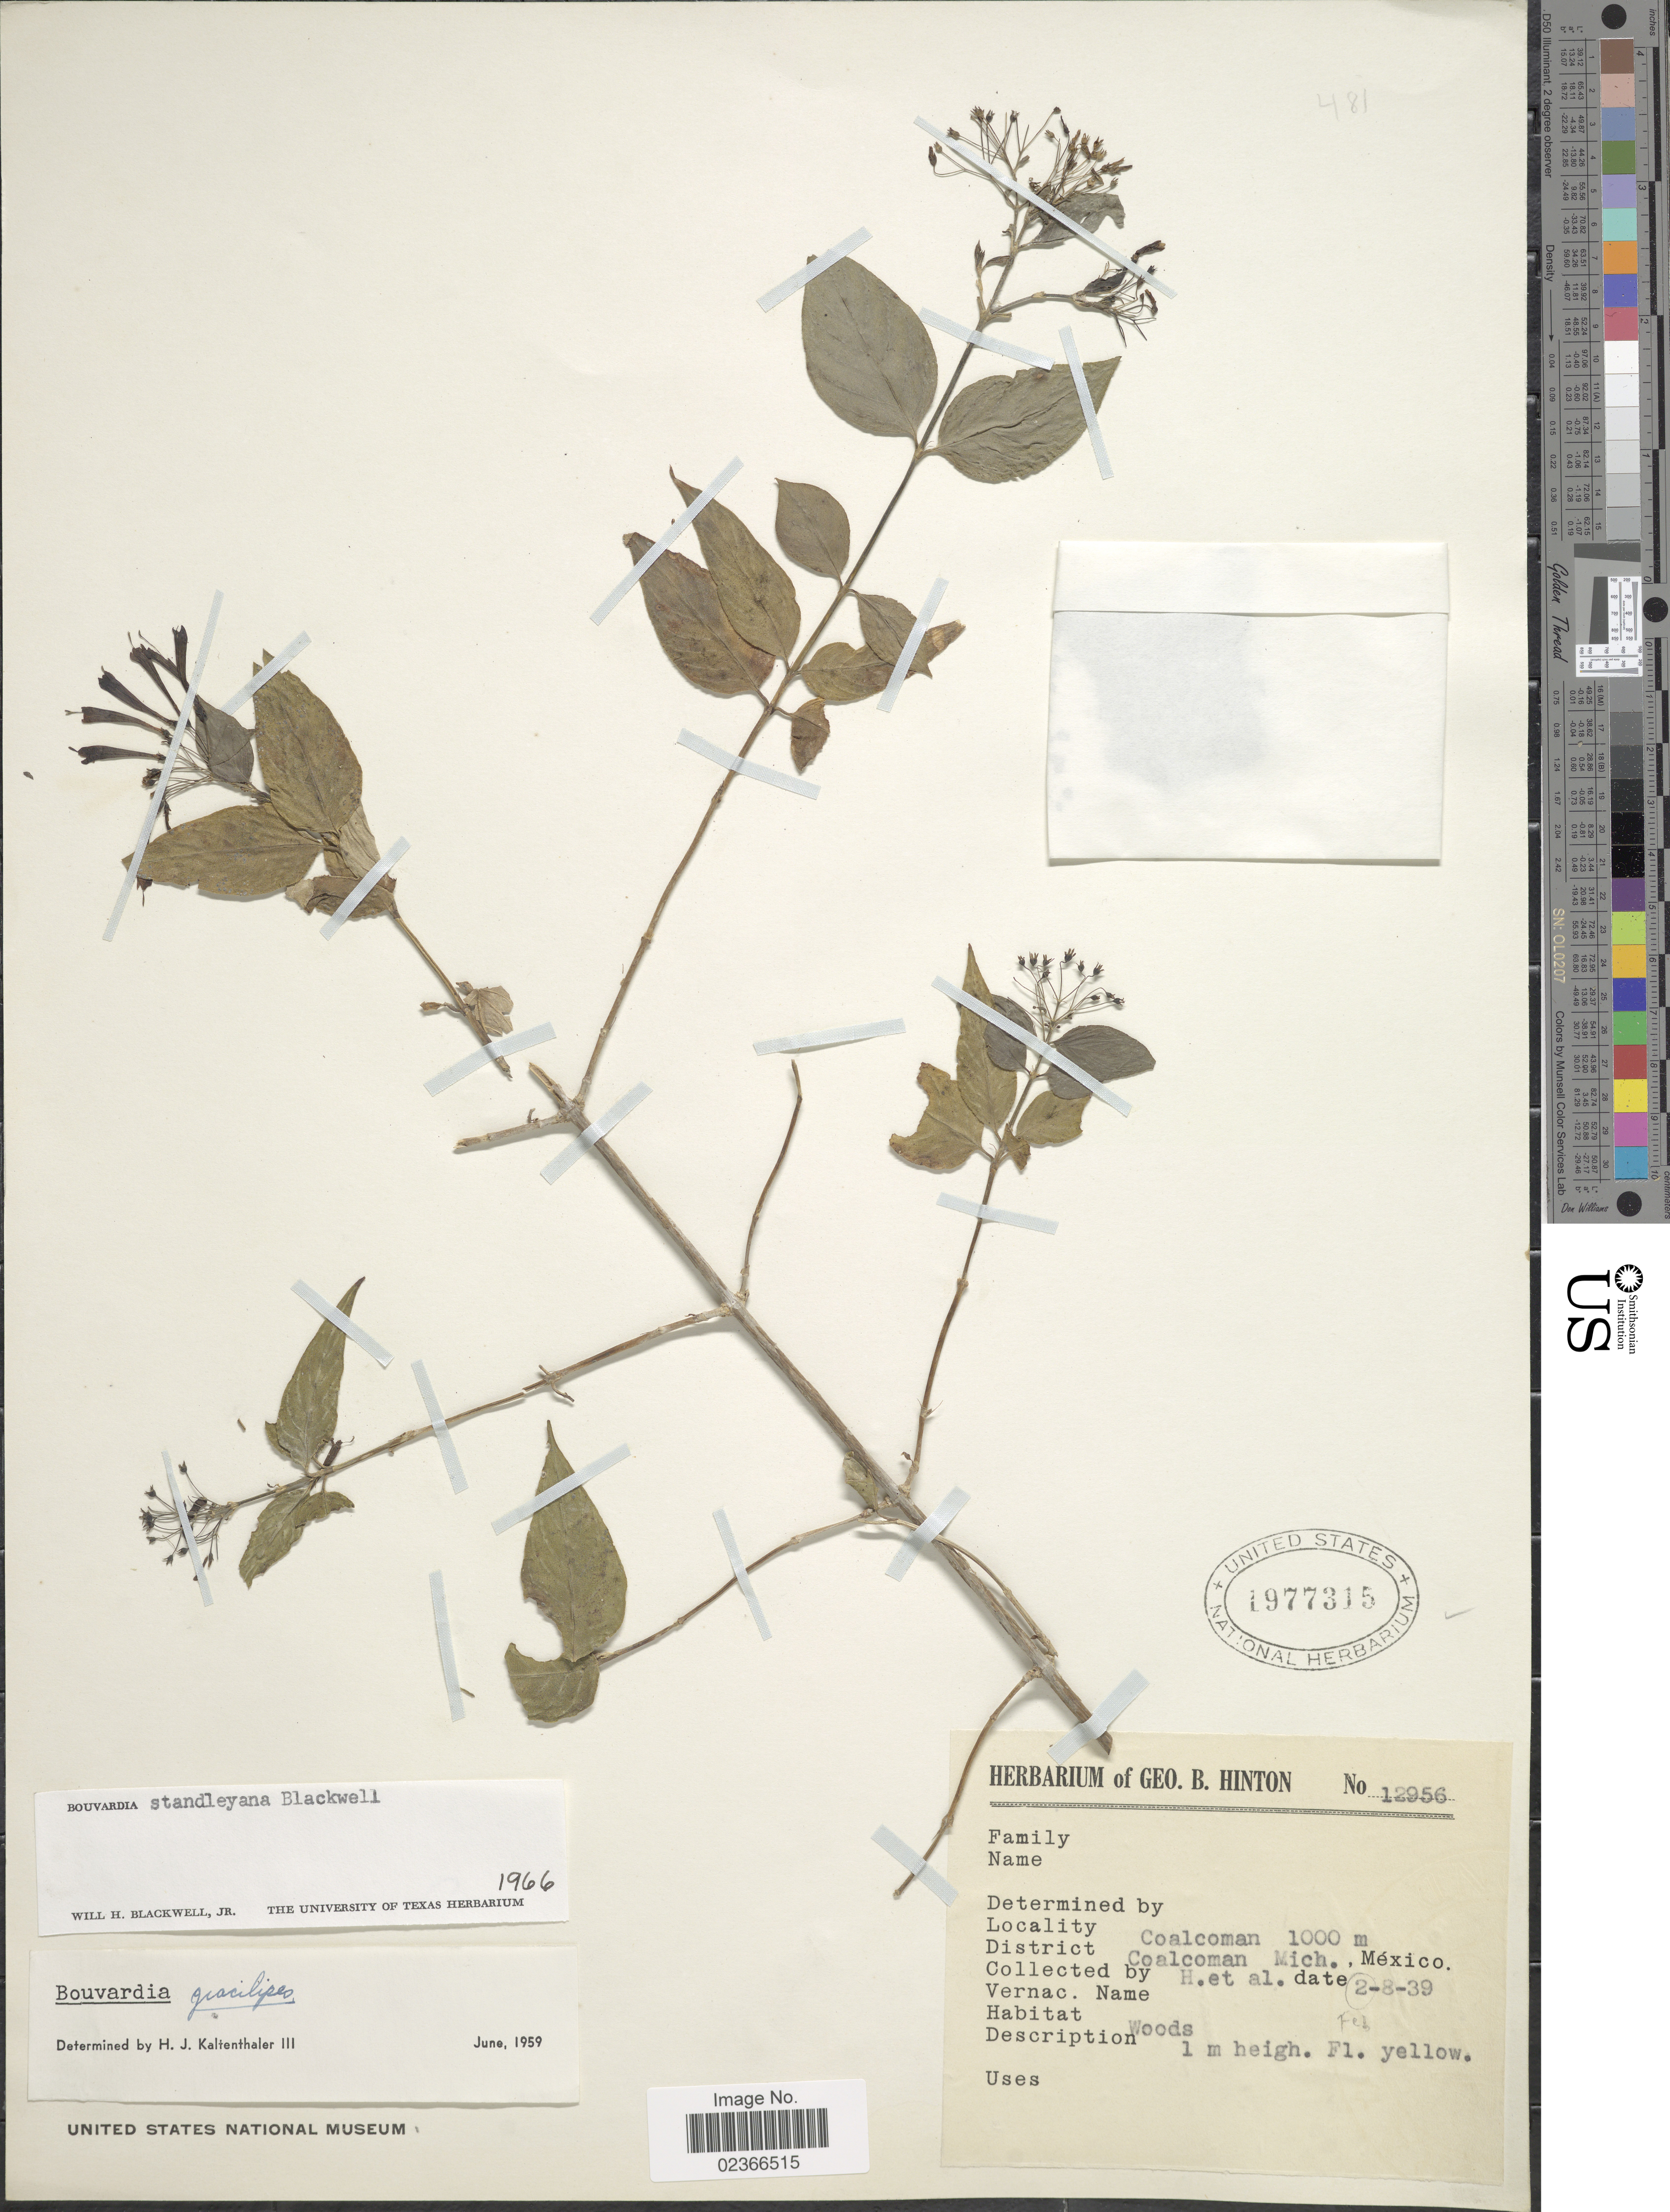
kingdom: Plantae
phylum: Tracheophyta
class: Magnoliopsida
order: Gentianales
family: Rubiaceae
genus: Bouvardia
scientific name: Bouvardia standleyana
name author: W.H.Blackwell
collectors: G. B. Hinton & et al.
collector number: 12956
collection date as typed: Transcribed d/m/y: 8/2/39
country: Mexico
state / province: Michoacán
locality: Coalcoman, District Coalcoman, Mich.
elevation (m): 1000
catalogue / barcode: US 1977315